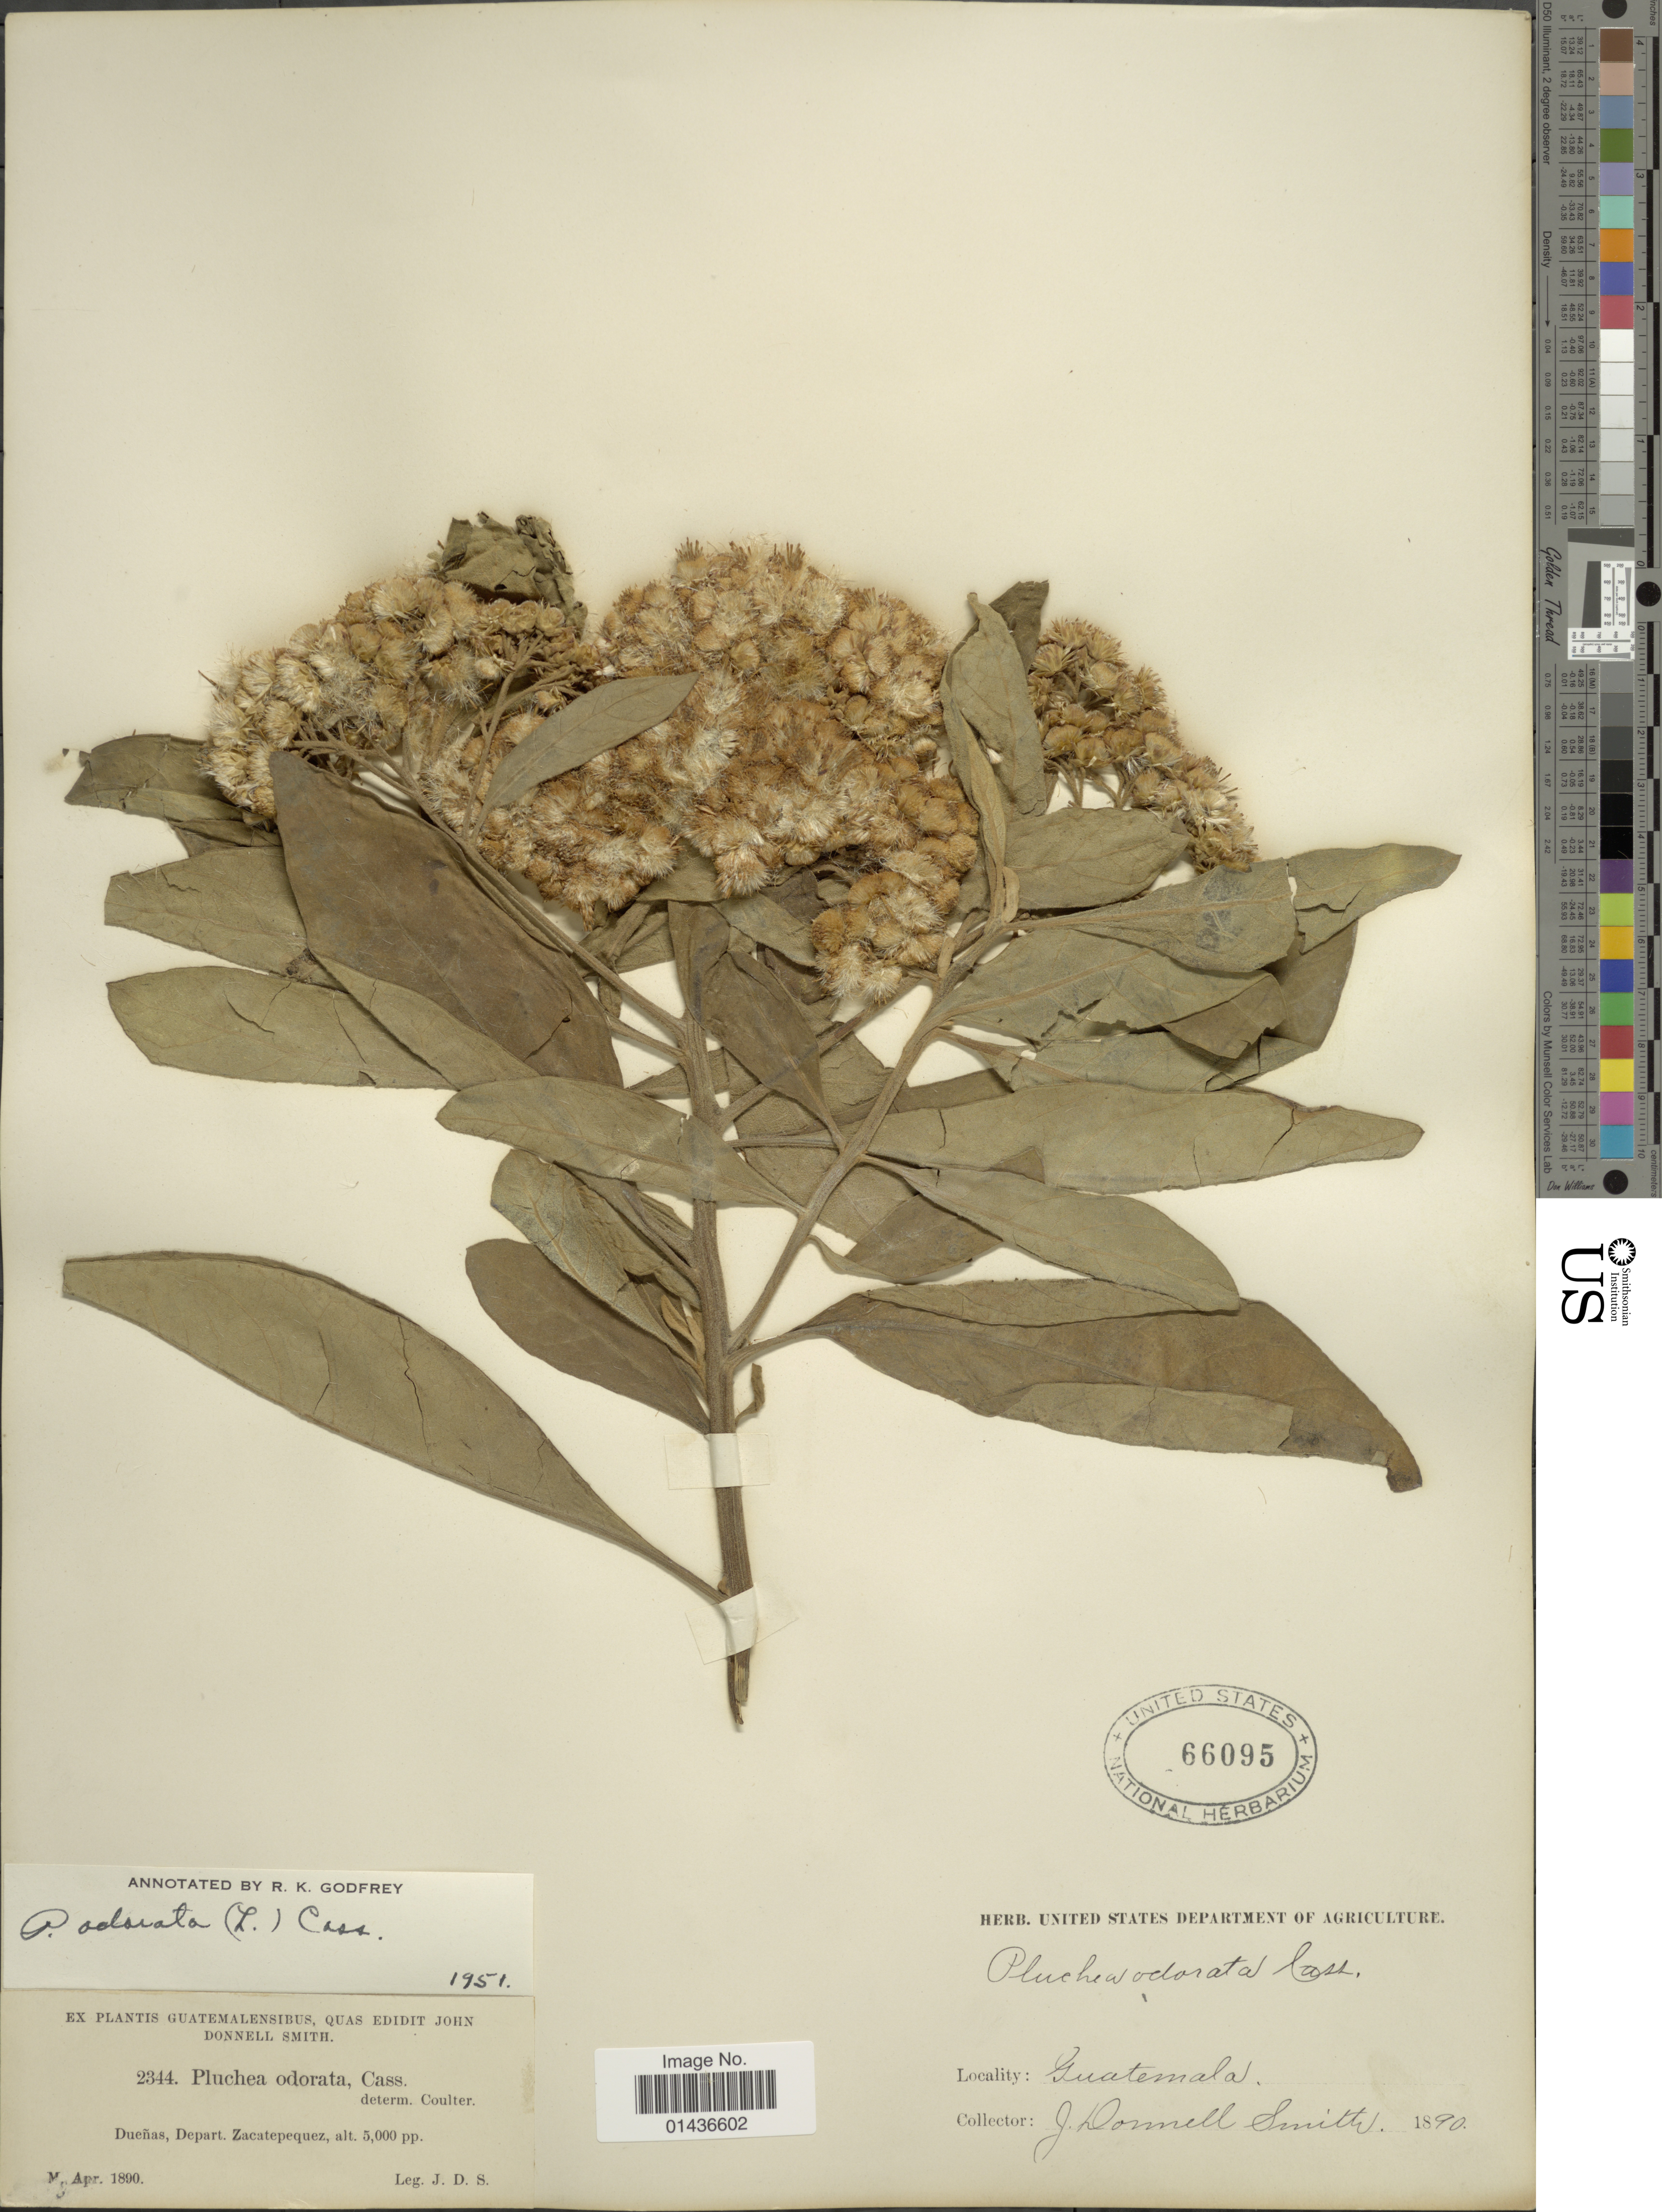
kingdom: Plantae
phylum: Tracheophyta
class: Magnoliopsida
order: Asterales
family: Asteraceae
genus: Pluchea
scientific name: Pluchea carolinensis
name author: (Jacq.) D. Don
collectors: J. Donnell Smith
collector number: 2344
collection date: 1890-04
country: Guatemala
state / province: Sacatepéquez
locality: Guatemalensibus, Duenas, Depart. Zacatepequez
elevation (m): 1524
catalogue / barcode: US 66095